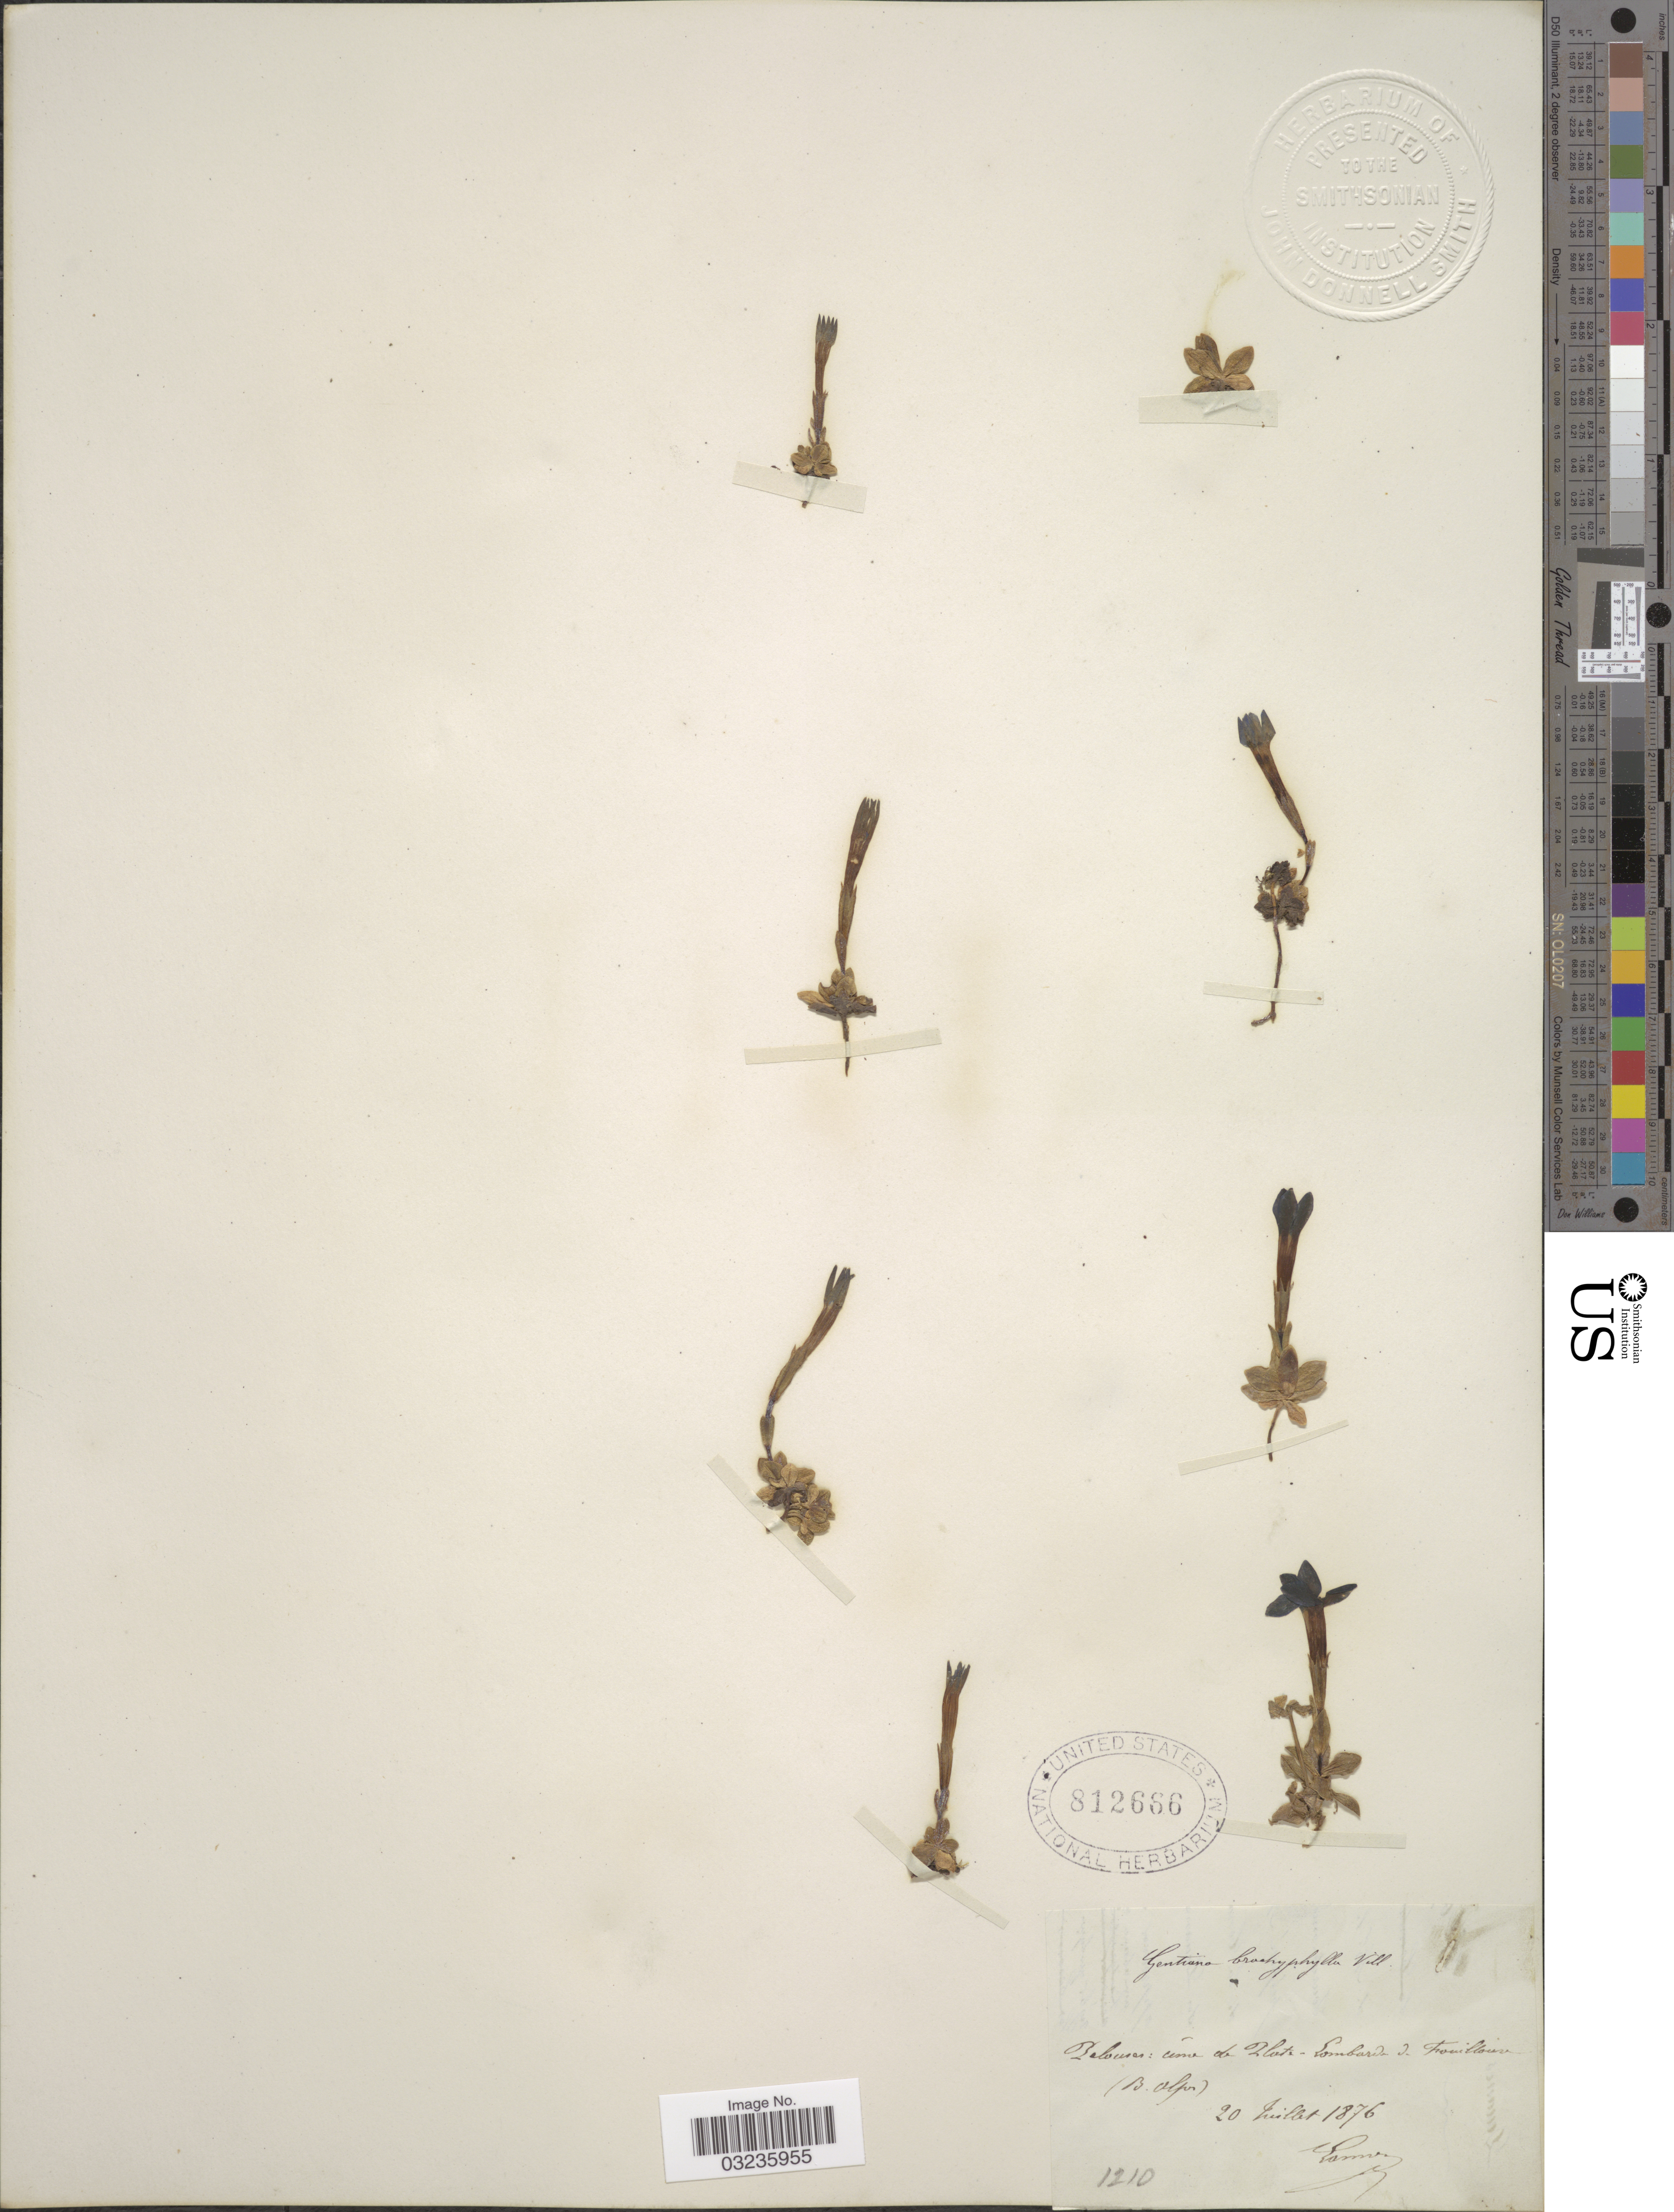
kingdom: Plantae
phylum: Tracheophyta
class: Magnoliopsida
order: Gentianales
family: Gentianaceae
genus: Gentiana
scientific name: Gentiana brachyphylla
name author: Vill.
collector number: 1210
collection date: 1876-07-20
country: France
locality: Pelouses: cima de Plate-Lombard de Fouillouse (B. Alps).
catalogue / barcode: US 812666